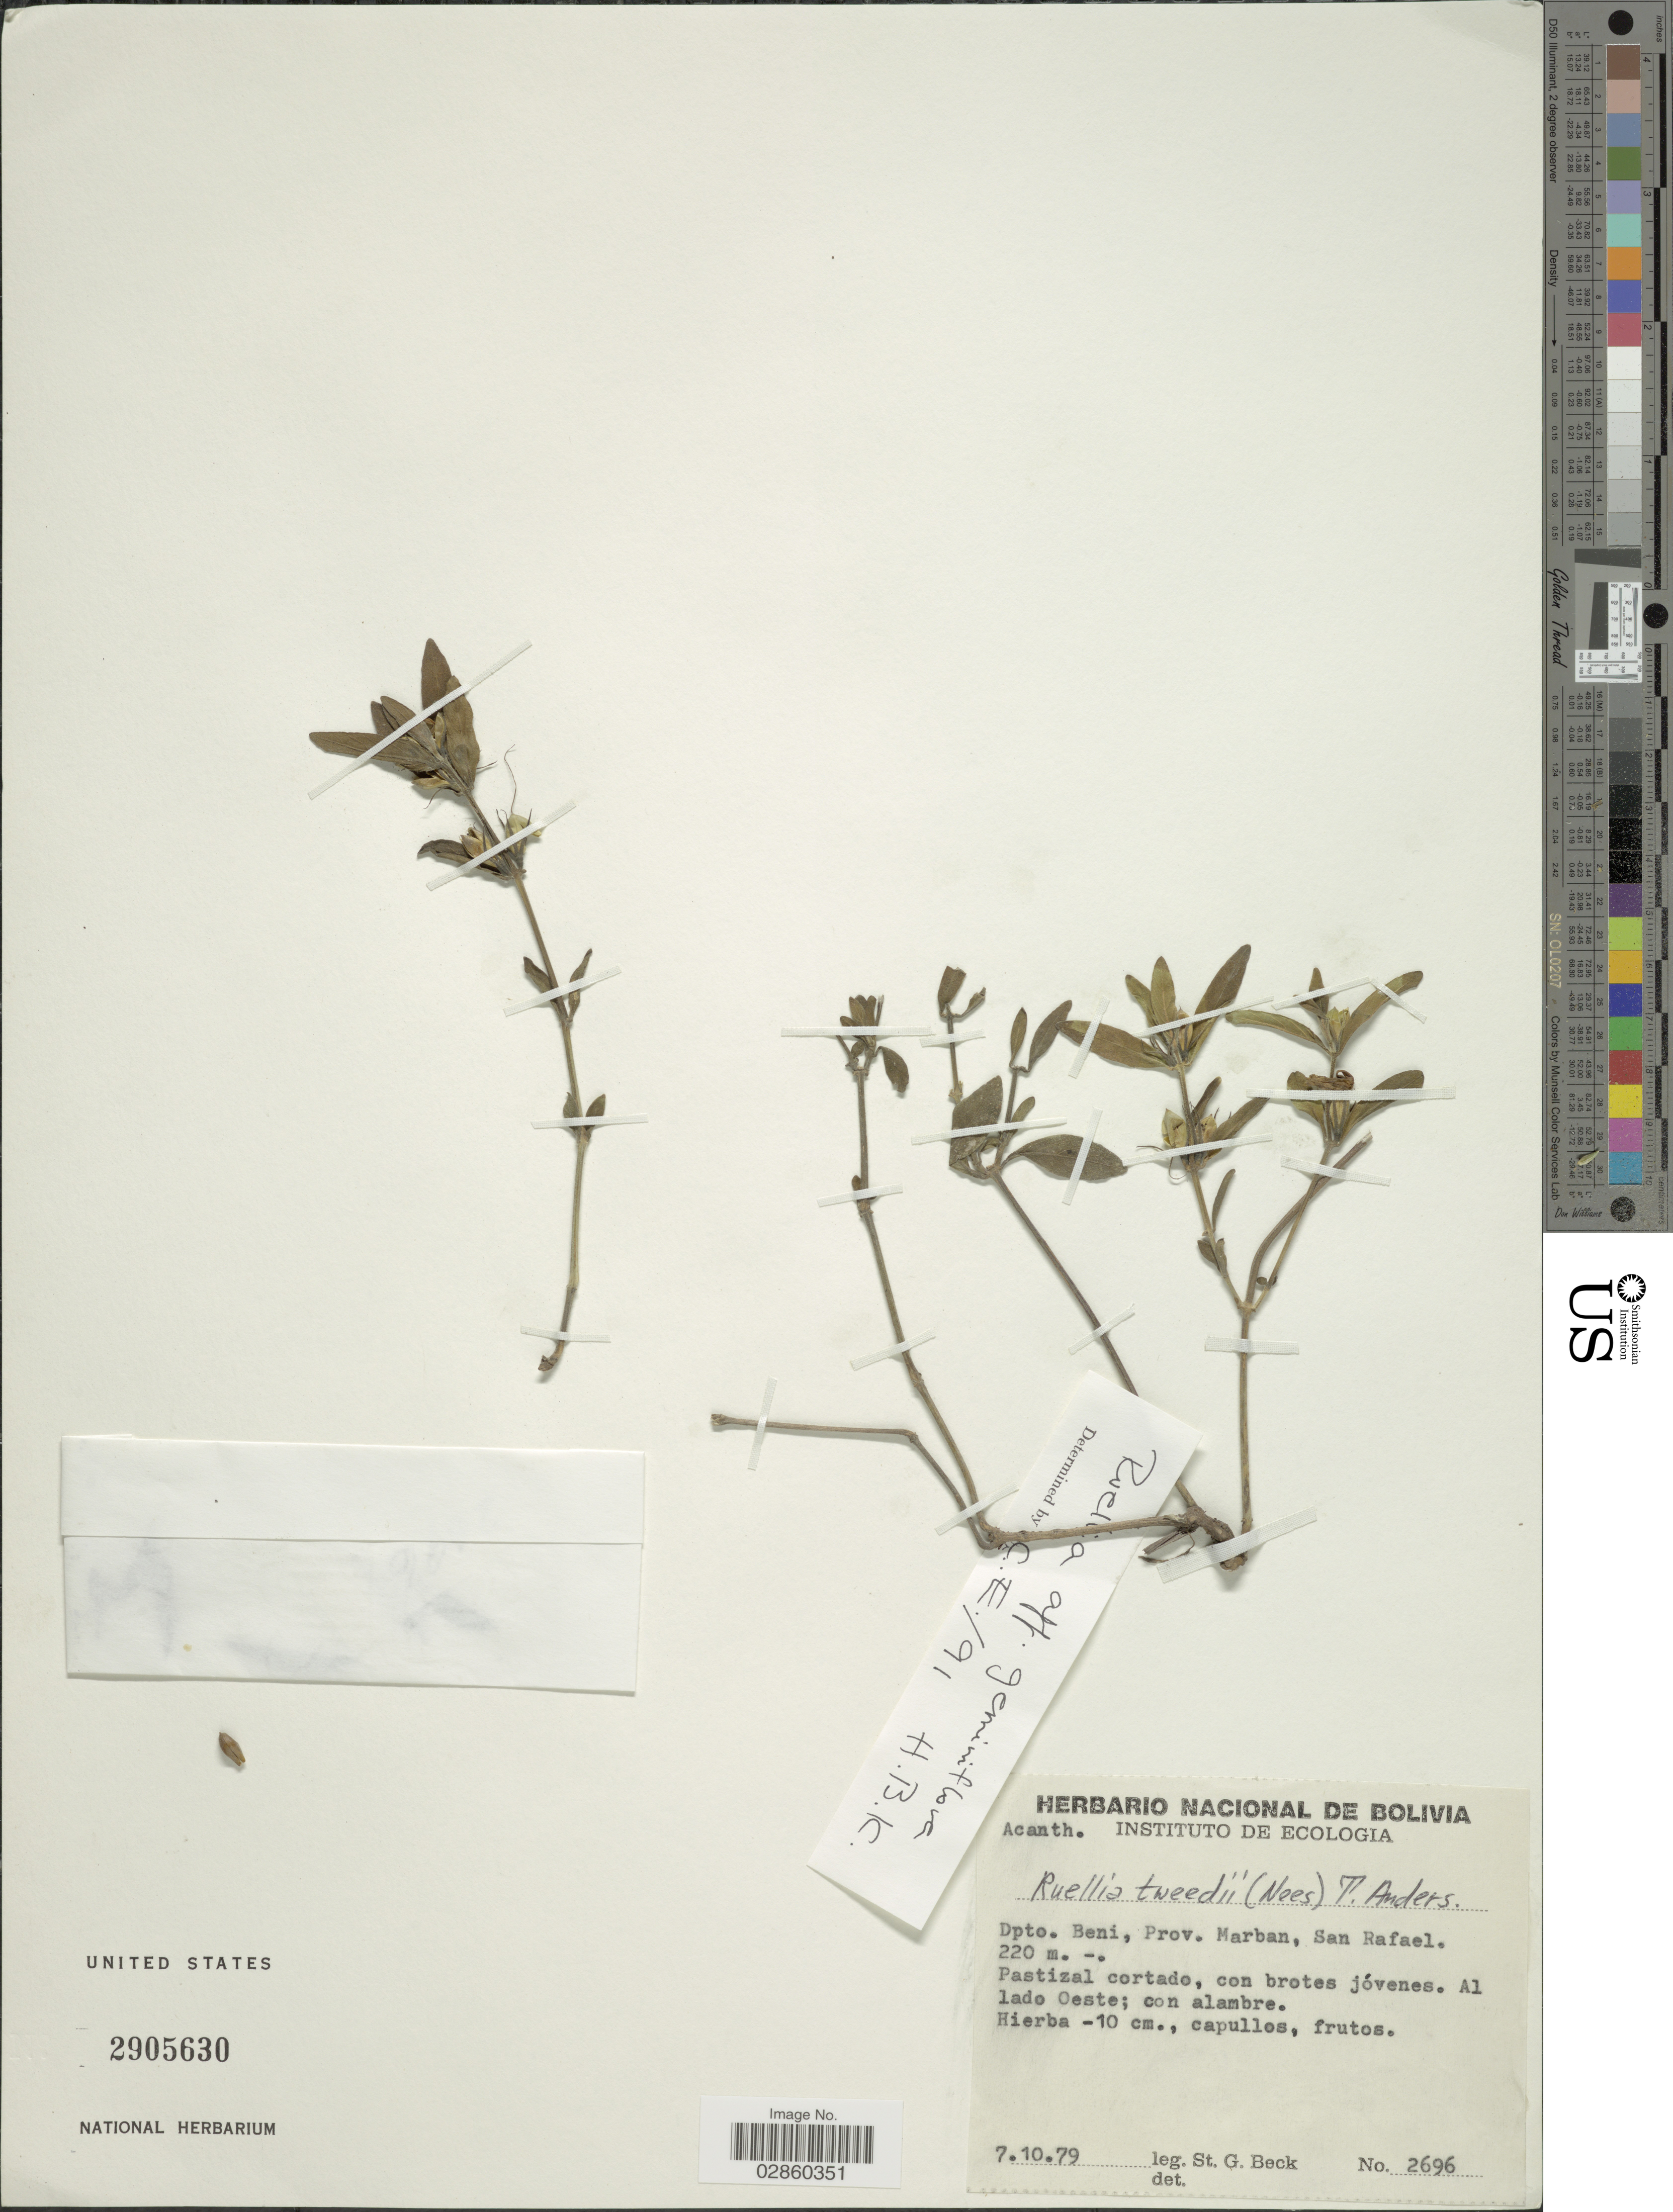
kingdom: Plantae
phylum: Tracheophyta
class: Magnoliopsida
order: Lamiales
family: Acanthaceae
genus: Ruellia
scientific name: Ruellia geminiflora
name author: Kunth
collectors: S. G. Beck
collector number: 2696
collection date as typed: Transcribed d/m/y: 7/10/79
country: Bolivia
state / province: Beni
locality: Dpto. Beni, Prov. Marban, San Rafael.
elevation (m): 220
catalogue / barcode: US 2905630